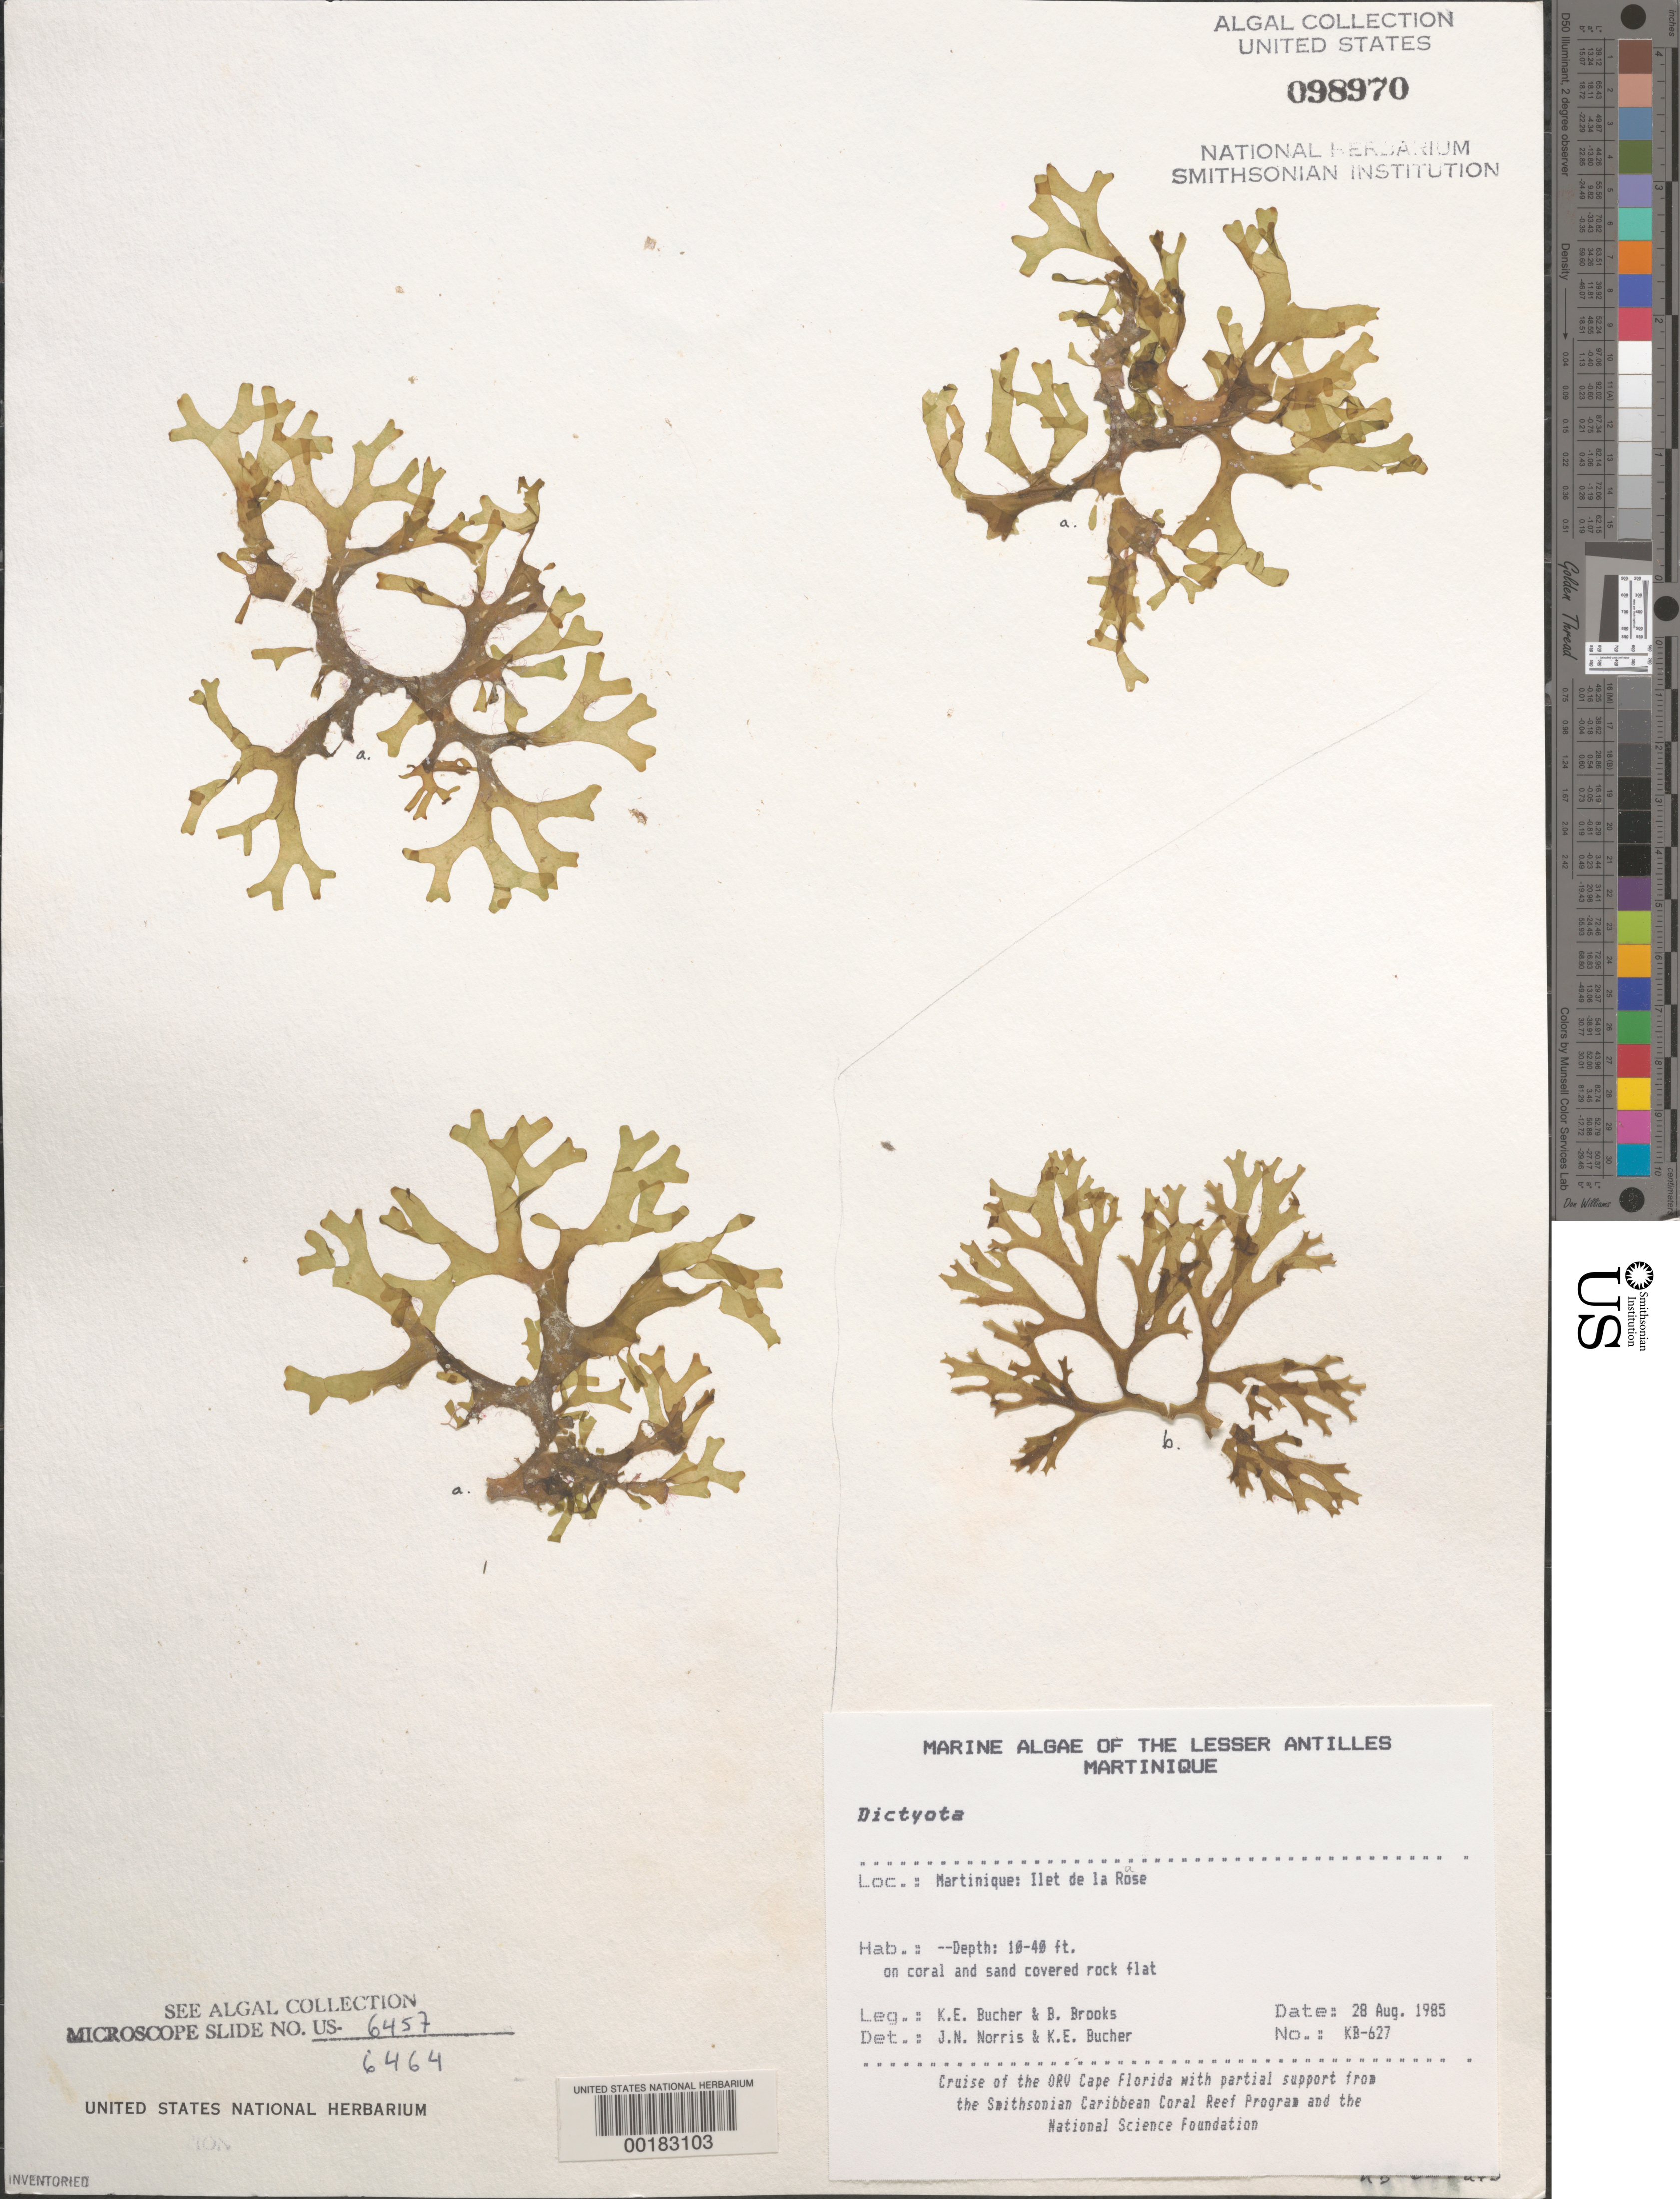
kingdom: Chromista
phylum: Ochrophyta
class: Phaeophyceae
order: Dictyotales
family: Dictyotaceae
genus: Dictyota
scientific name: Dictyota sp.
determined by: Norris, J. N.; Bucher, K. E.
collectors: K. E. Bucher & B. Brooks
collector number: KB-627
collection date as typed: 28 Aug 1985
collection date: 1985-08-28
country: Martinique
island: Ilet de la Rose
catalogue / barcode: US 98970